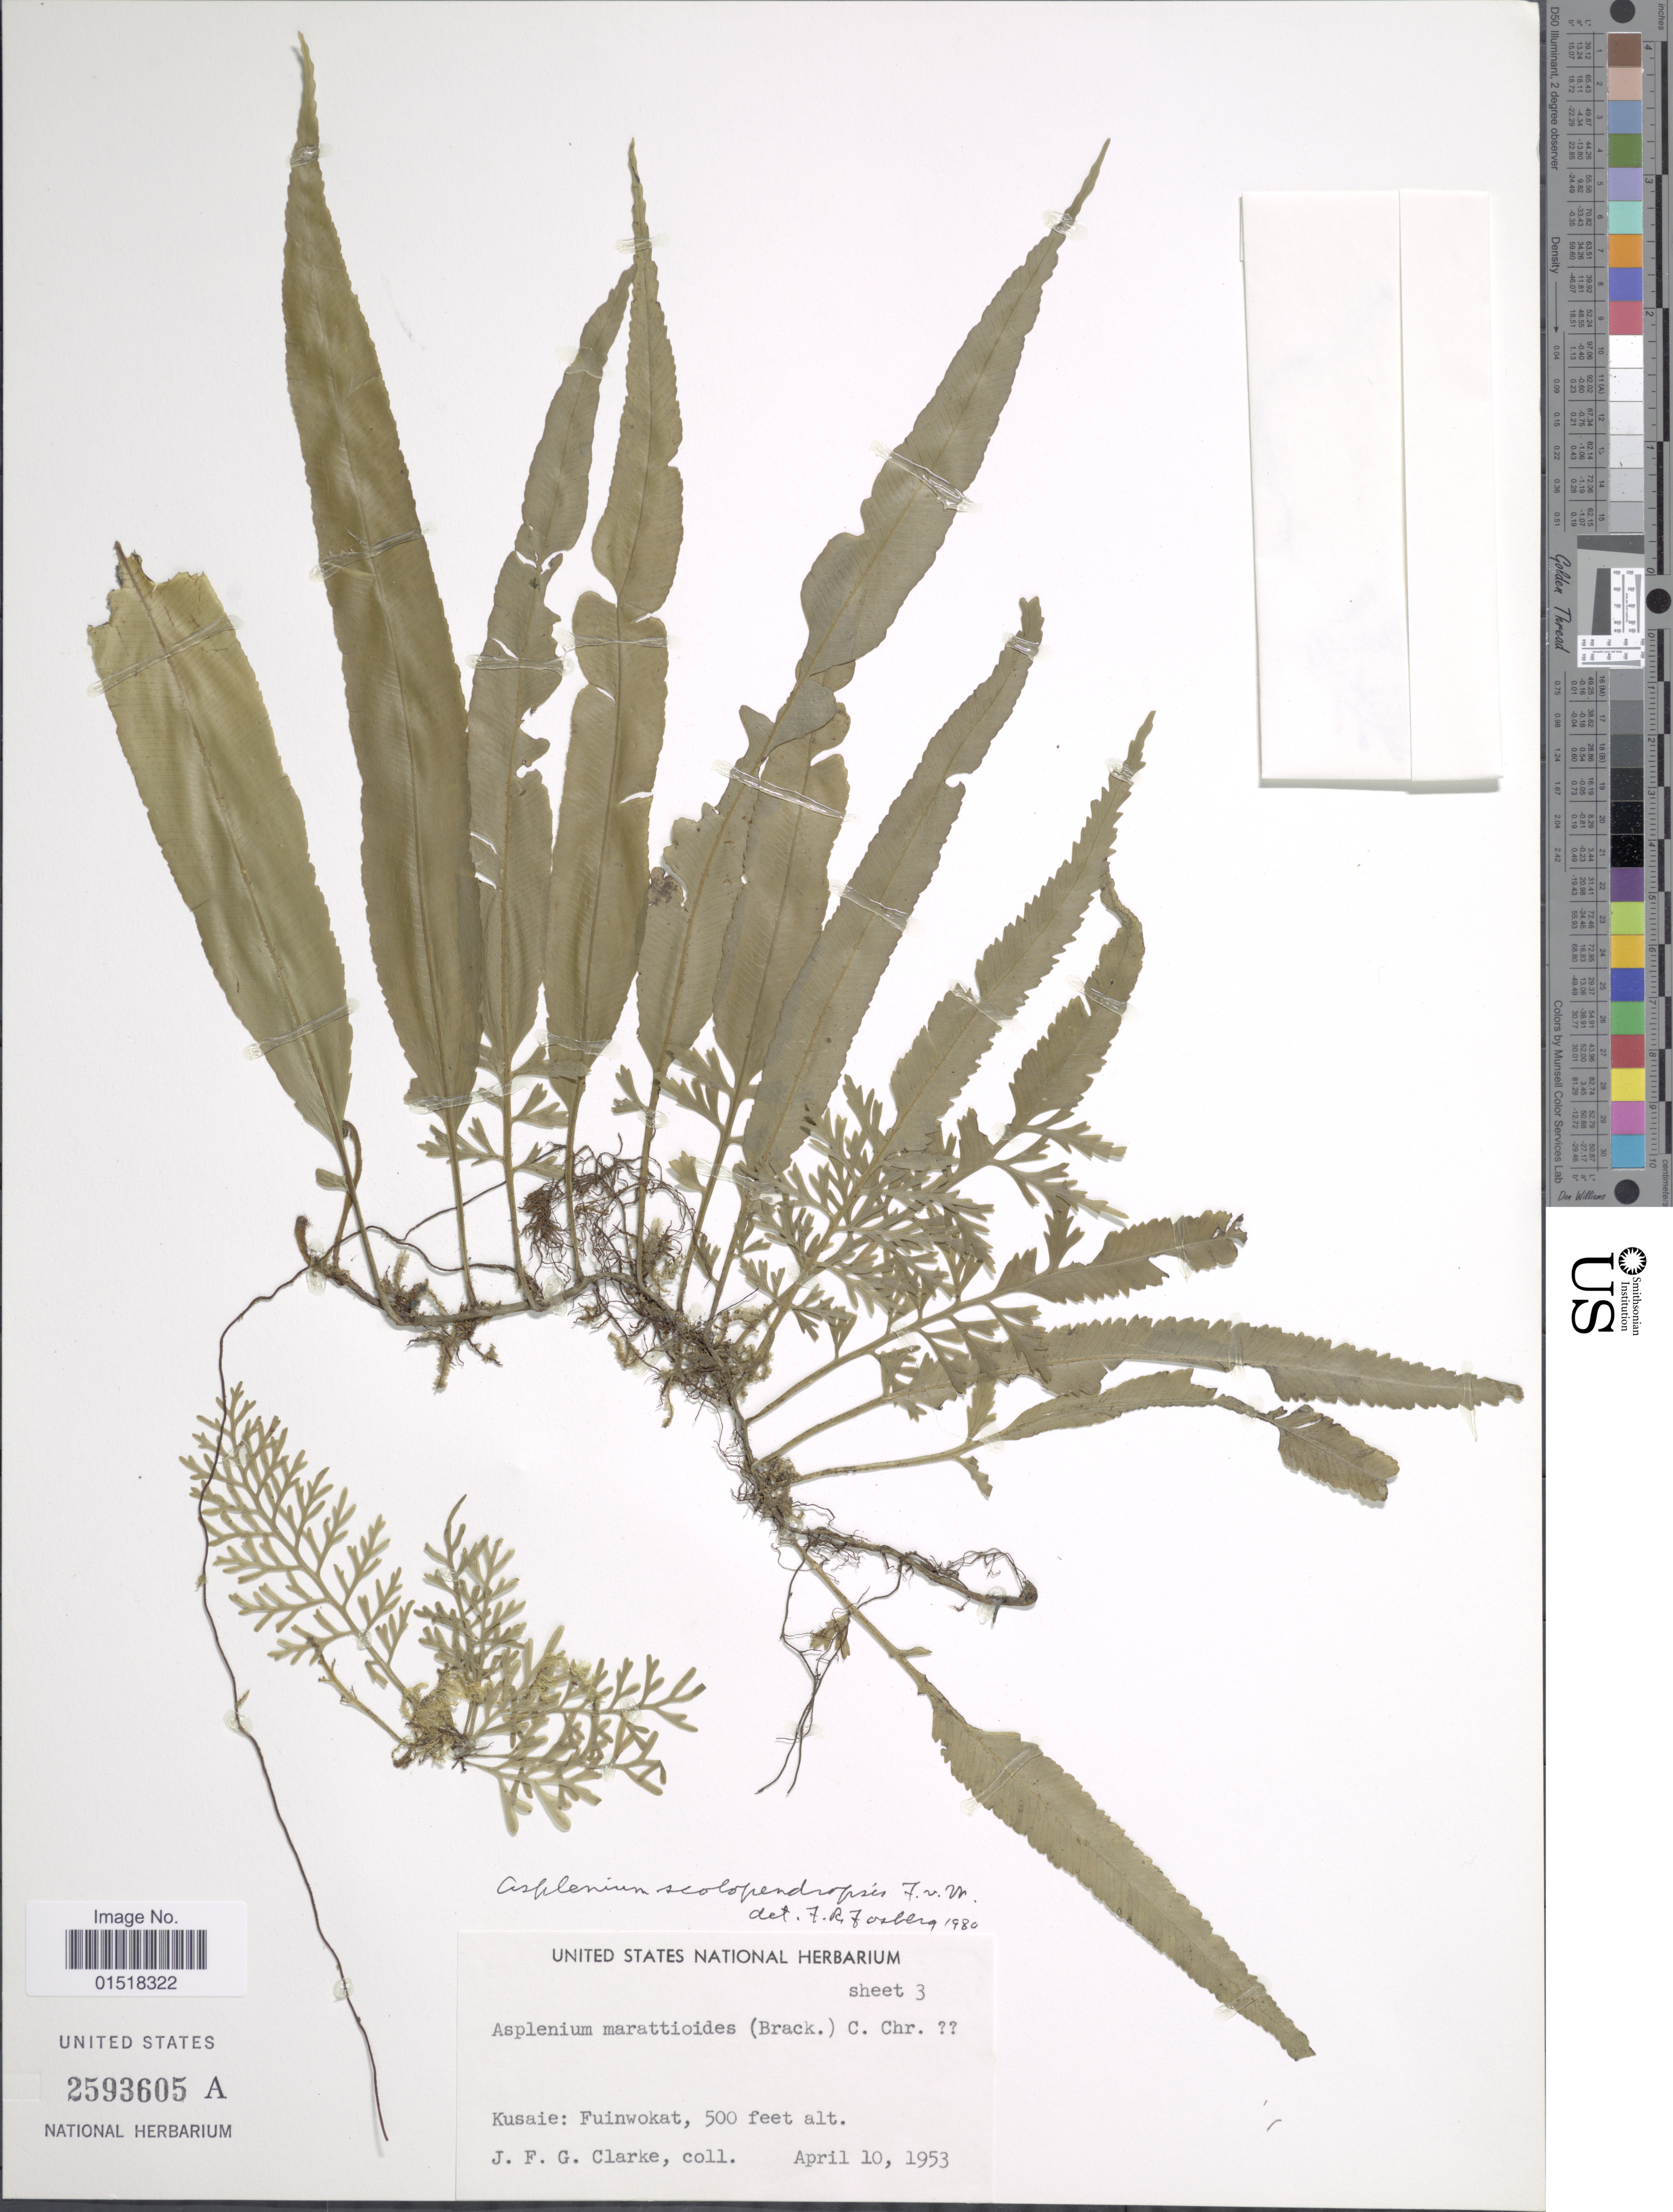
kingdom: Plantae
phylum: Tracheophyta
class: Polypodiopsida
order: Polypodiales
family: Aspleniaceae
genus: Asplenium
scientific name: Asplenium scolopendropsis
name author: F. Muell.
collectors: J. F. Gates-Clarke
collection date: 1953-04-10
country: Micronesia, Federated States of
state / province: Kosrae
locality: Kusaie: Fuinwokat.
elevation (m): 152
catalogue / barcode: US 2593605A